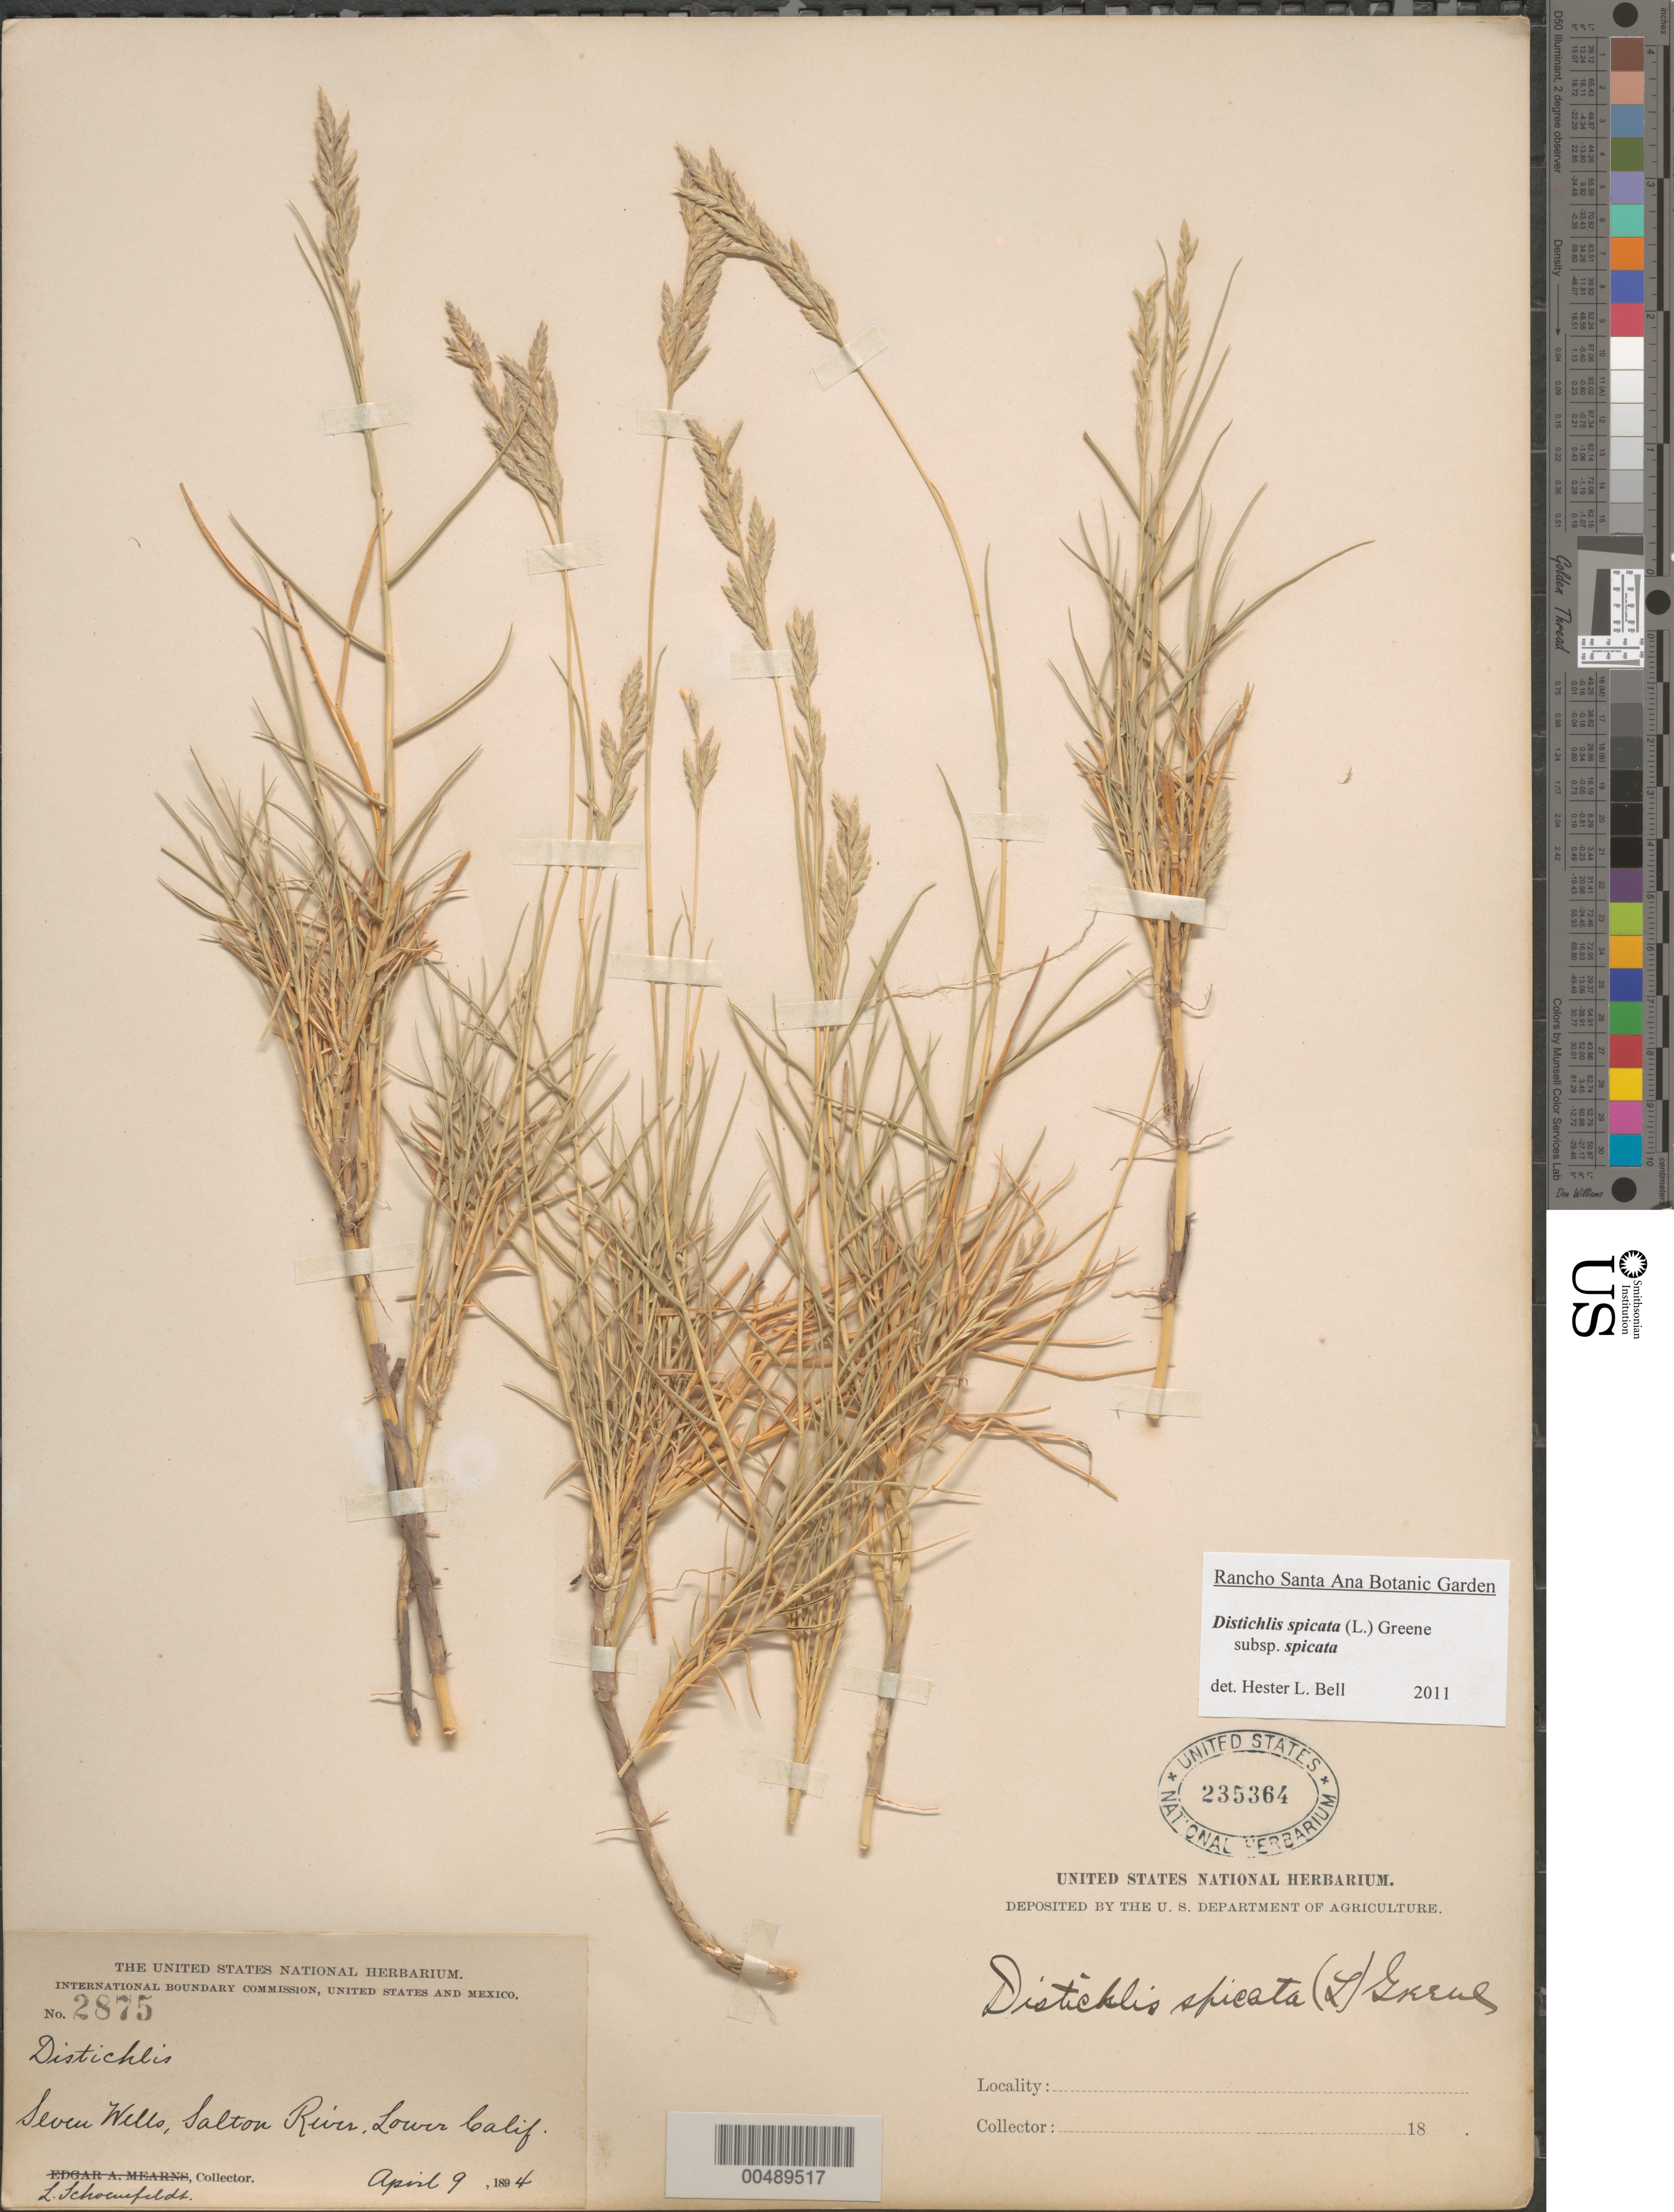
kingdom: Plantae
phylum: Tracheophyta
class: Liliopsida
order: Poales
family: Poaceae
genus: Distichlis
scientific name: Distichlis spicata subsp. spicata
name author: (L.) Greene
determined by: Bell, H. L.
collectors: L. Schoeuefeldt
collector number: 2875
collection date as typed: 9 Apr 1994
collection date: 1994-04-09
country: Mexico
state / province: Baja California Norte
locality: Seven Wells, Salton River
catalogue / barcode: US 235364